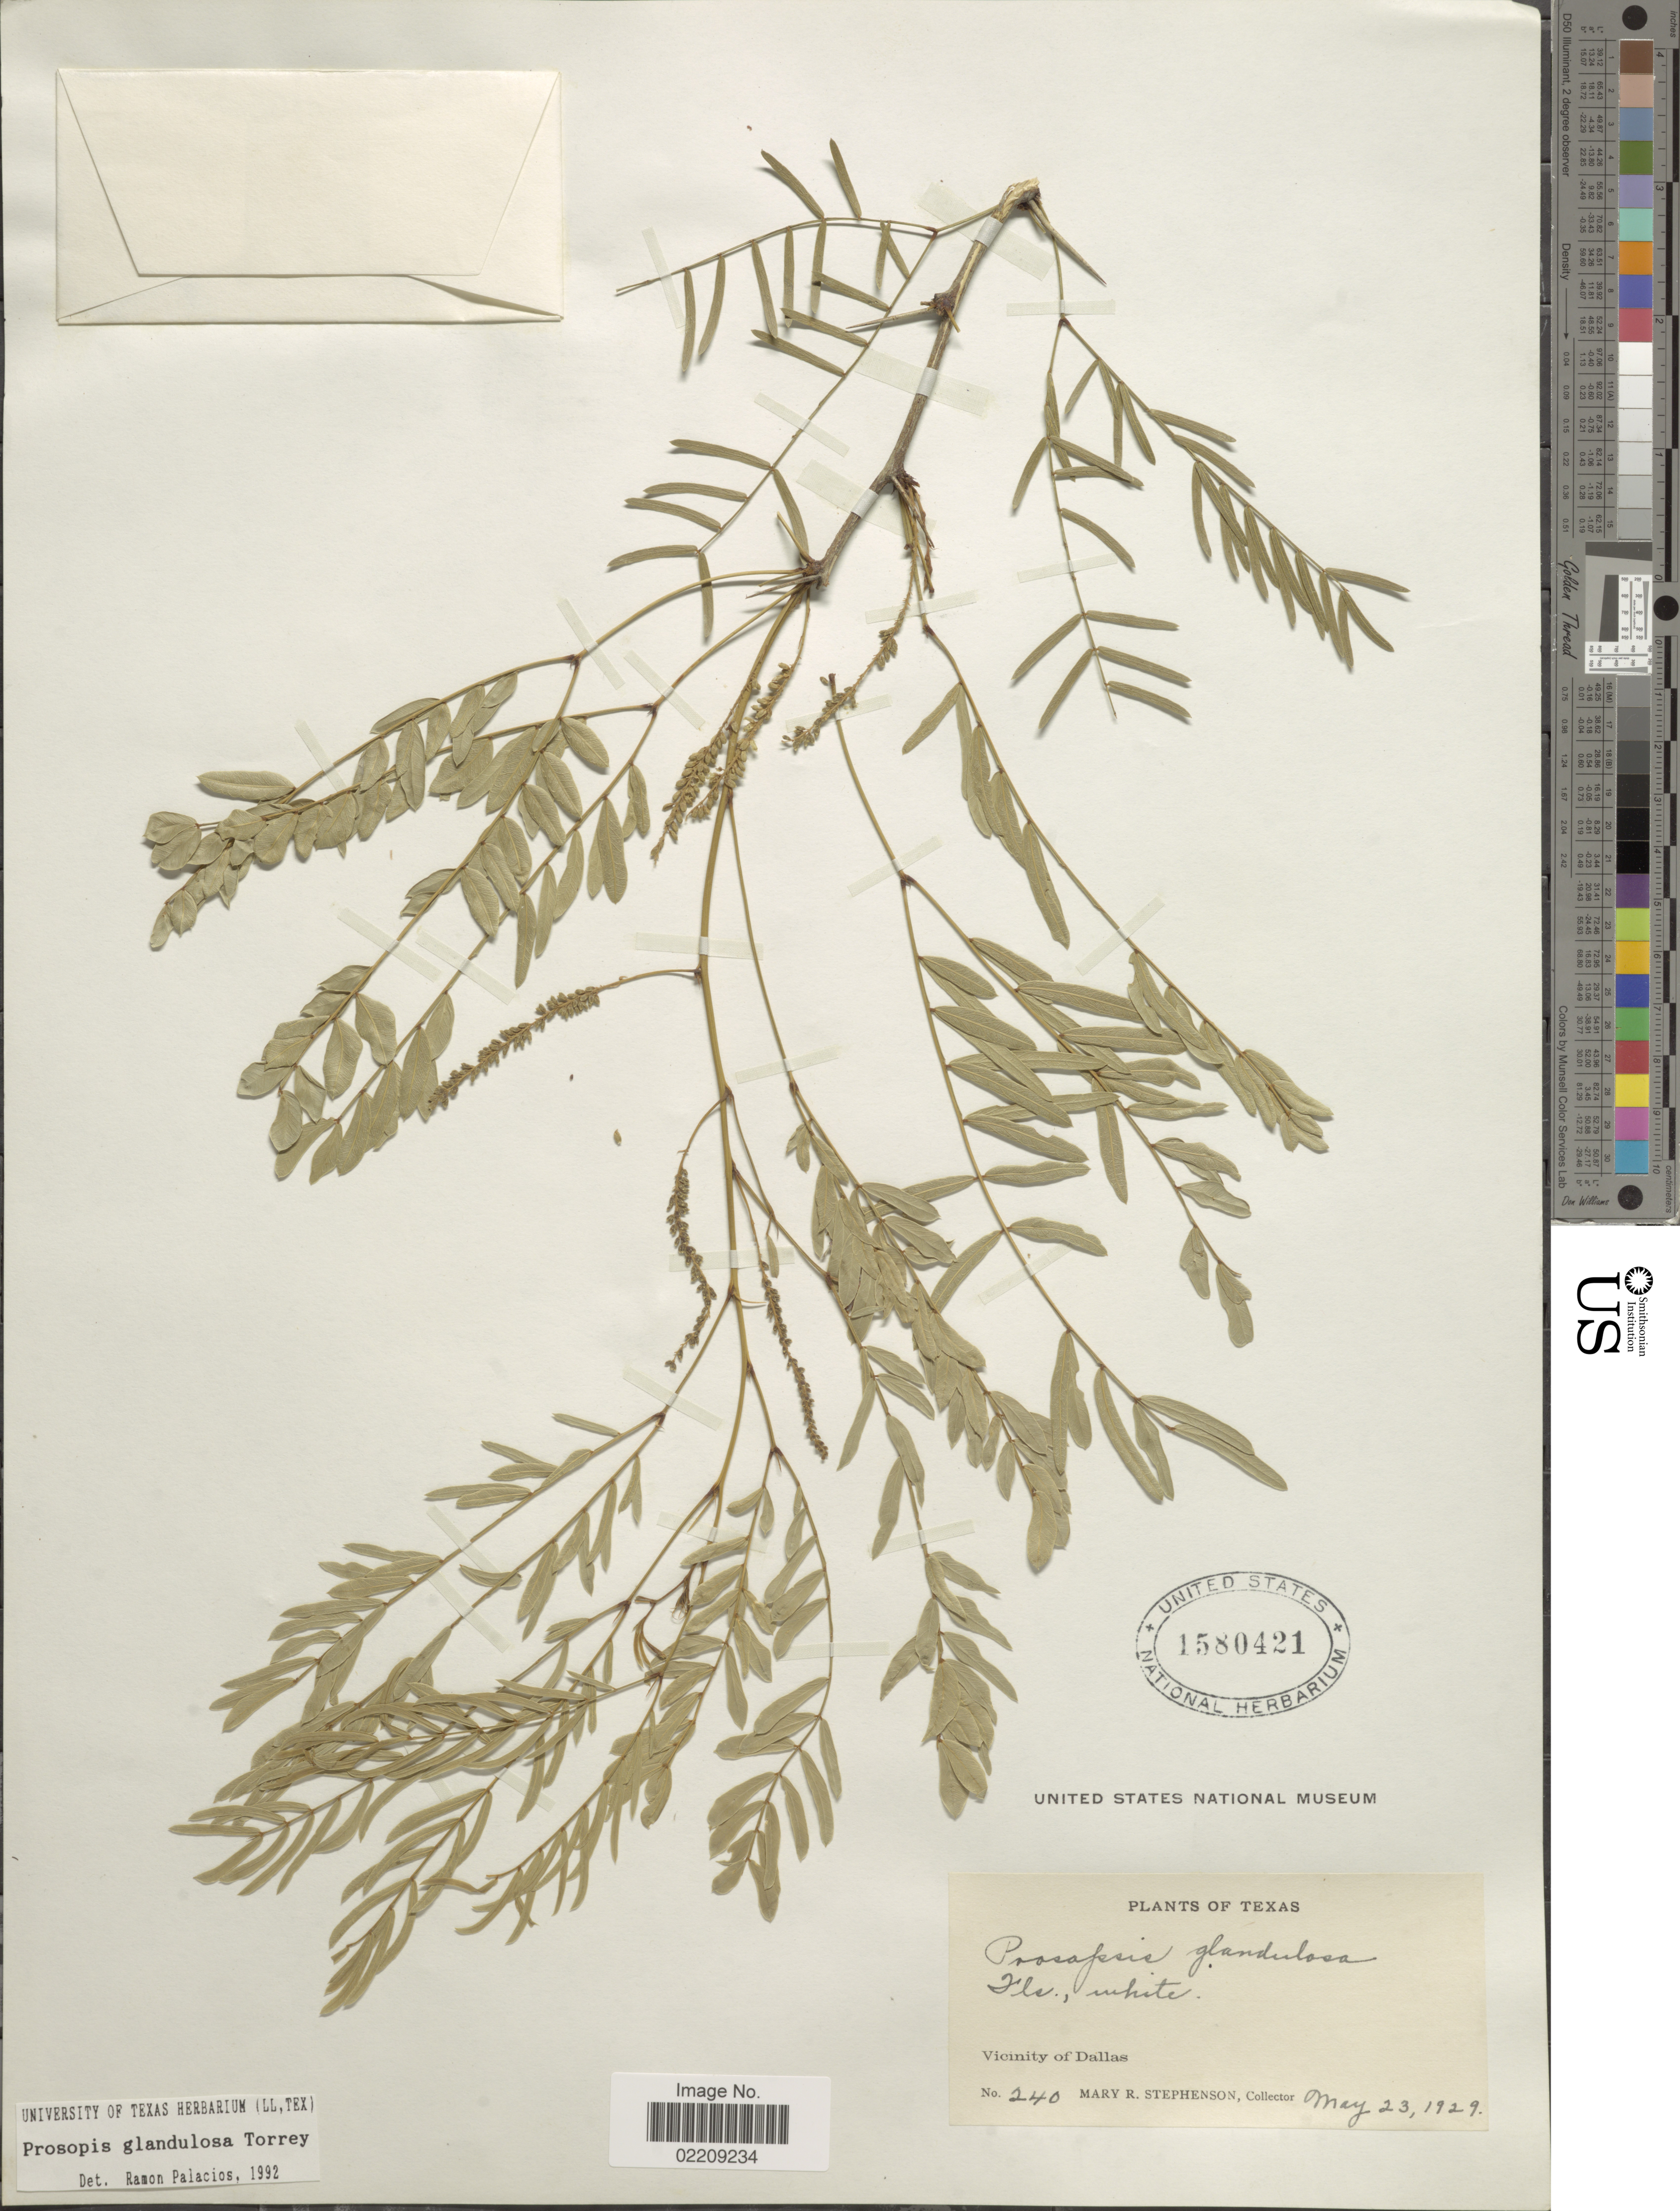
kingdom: Plantae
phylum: Tracheophyta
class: Magnoliopsida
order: Fabales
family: Fabaceae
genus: Neltuma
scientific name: Neltuma glandulosa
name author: (Torr.) Britton & Rose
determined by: Strong, Mark T., (BOT), Smithsonian Institution - National Museum of Natural History (UNITED STATES)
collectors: M. Stephenson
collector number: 240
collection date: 1929-05-23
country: United States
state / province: Texas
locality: Vicinity of Dallas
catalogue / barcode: US 1580421